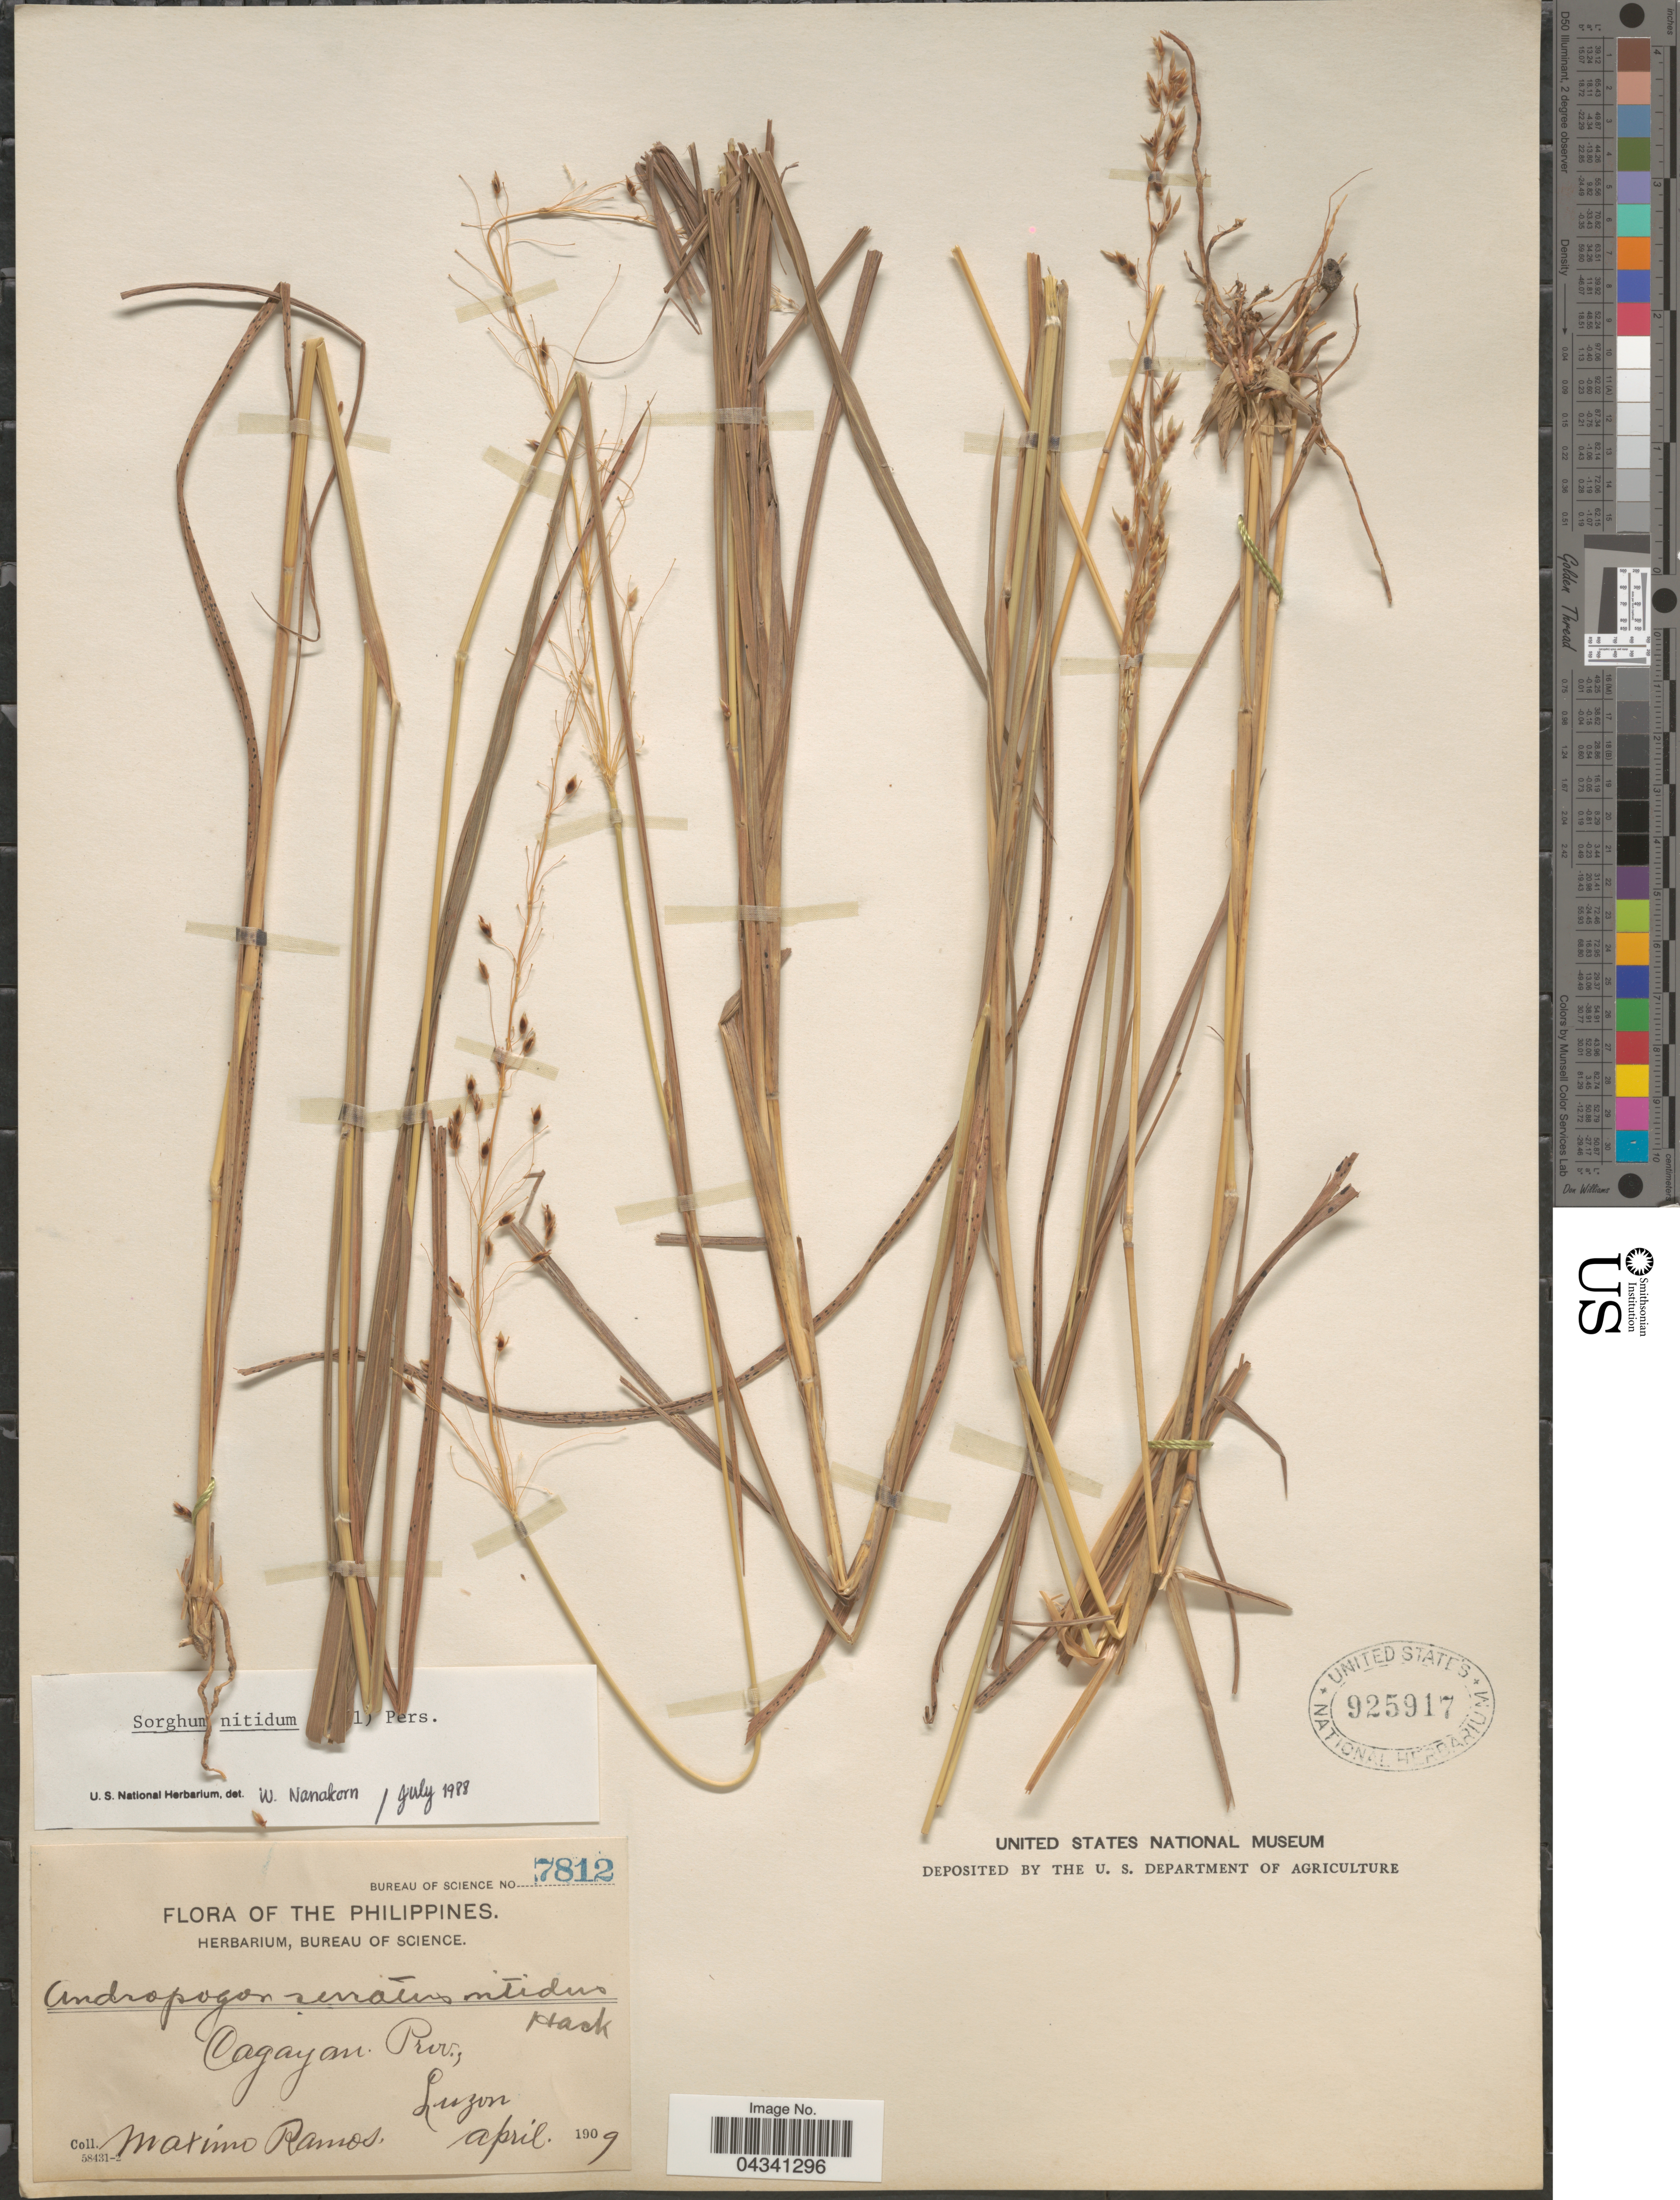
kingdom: Plantae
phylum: Tracheophyta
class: Liliopsida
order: Poales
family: Poaceae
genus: Sorghum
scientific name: Sorghum nitidum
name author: (Vahl) Pers.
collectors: M. Ramos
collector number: Bureau of Science 7812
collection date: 1909-04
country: Philippines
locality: Cagayan Prov., Luzon.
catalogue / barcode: US 925917